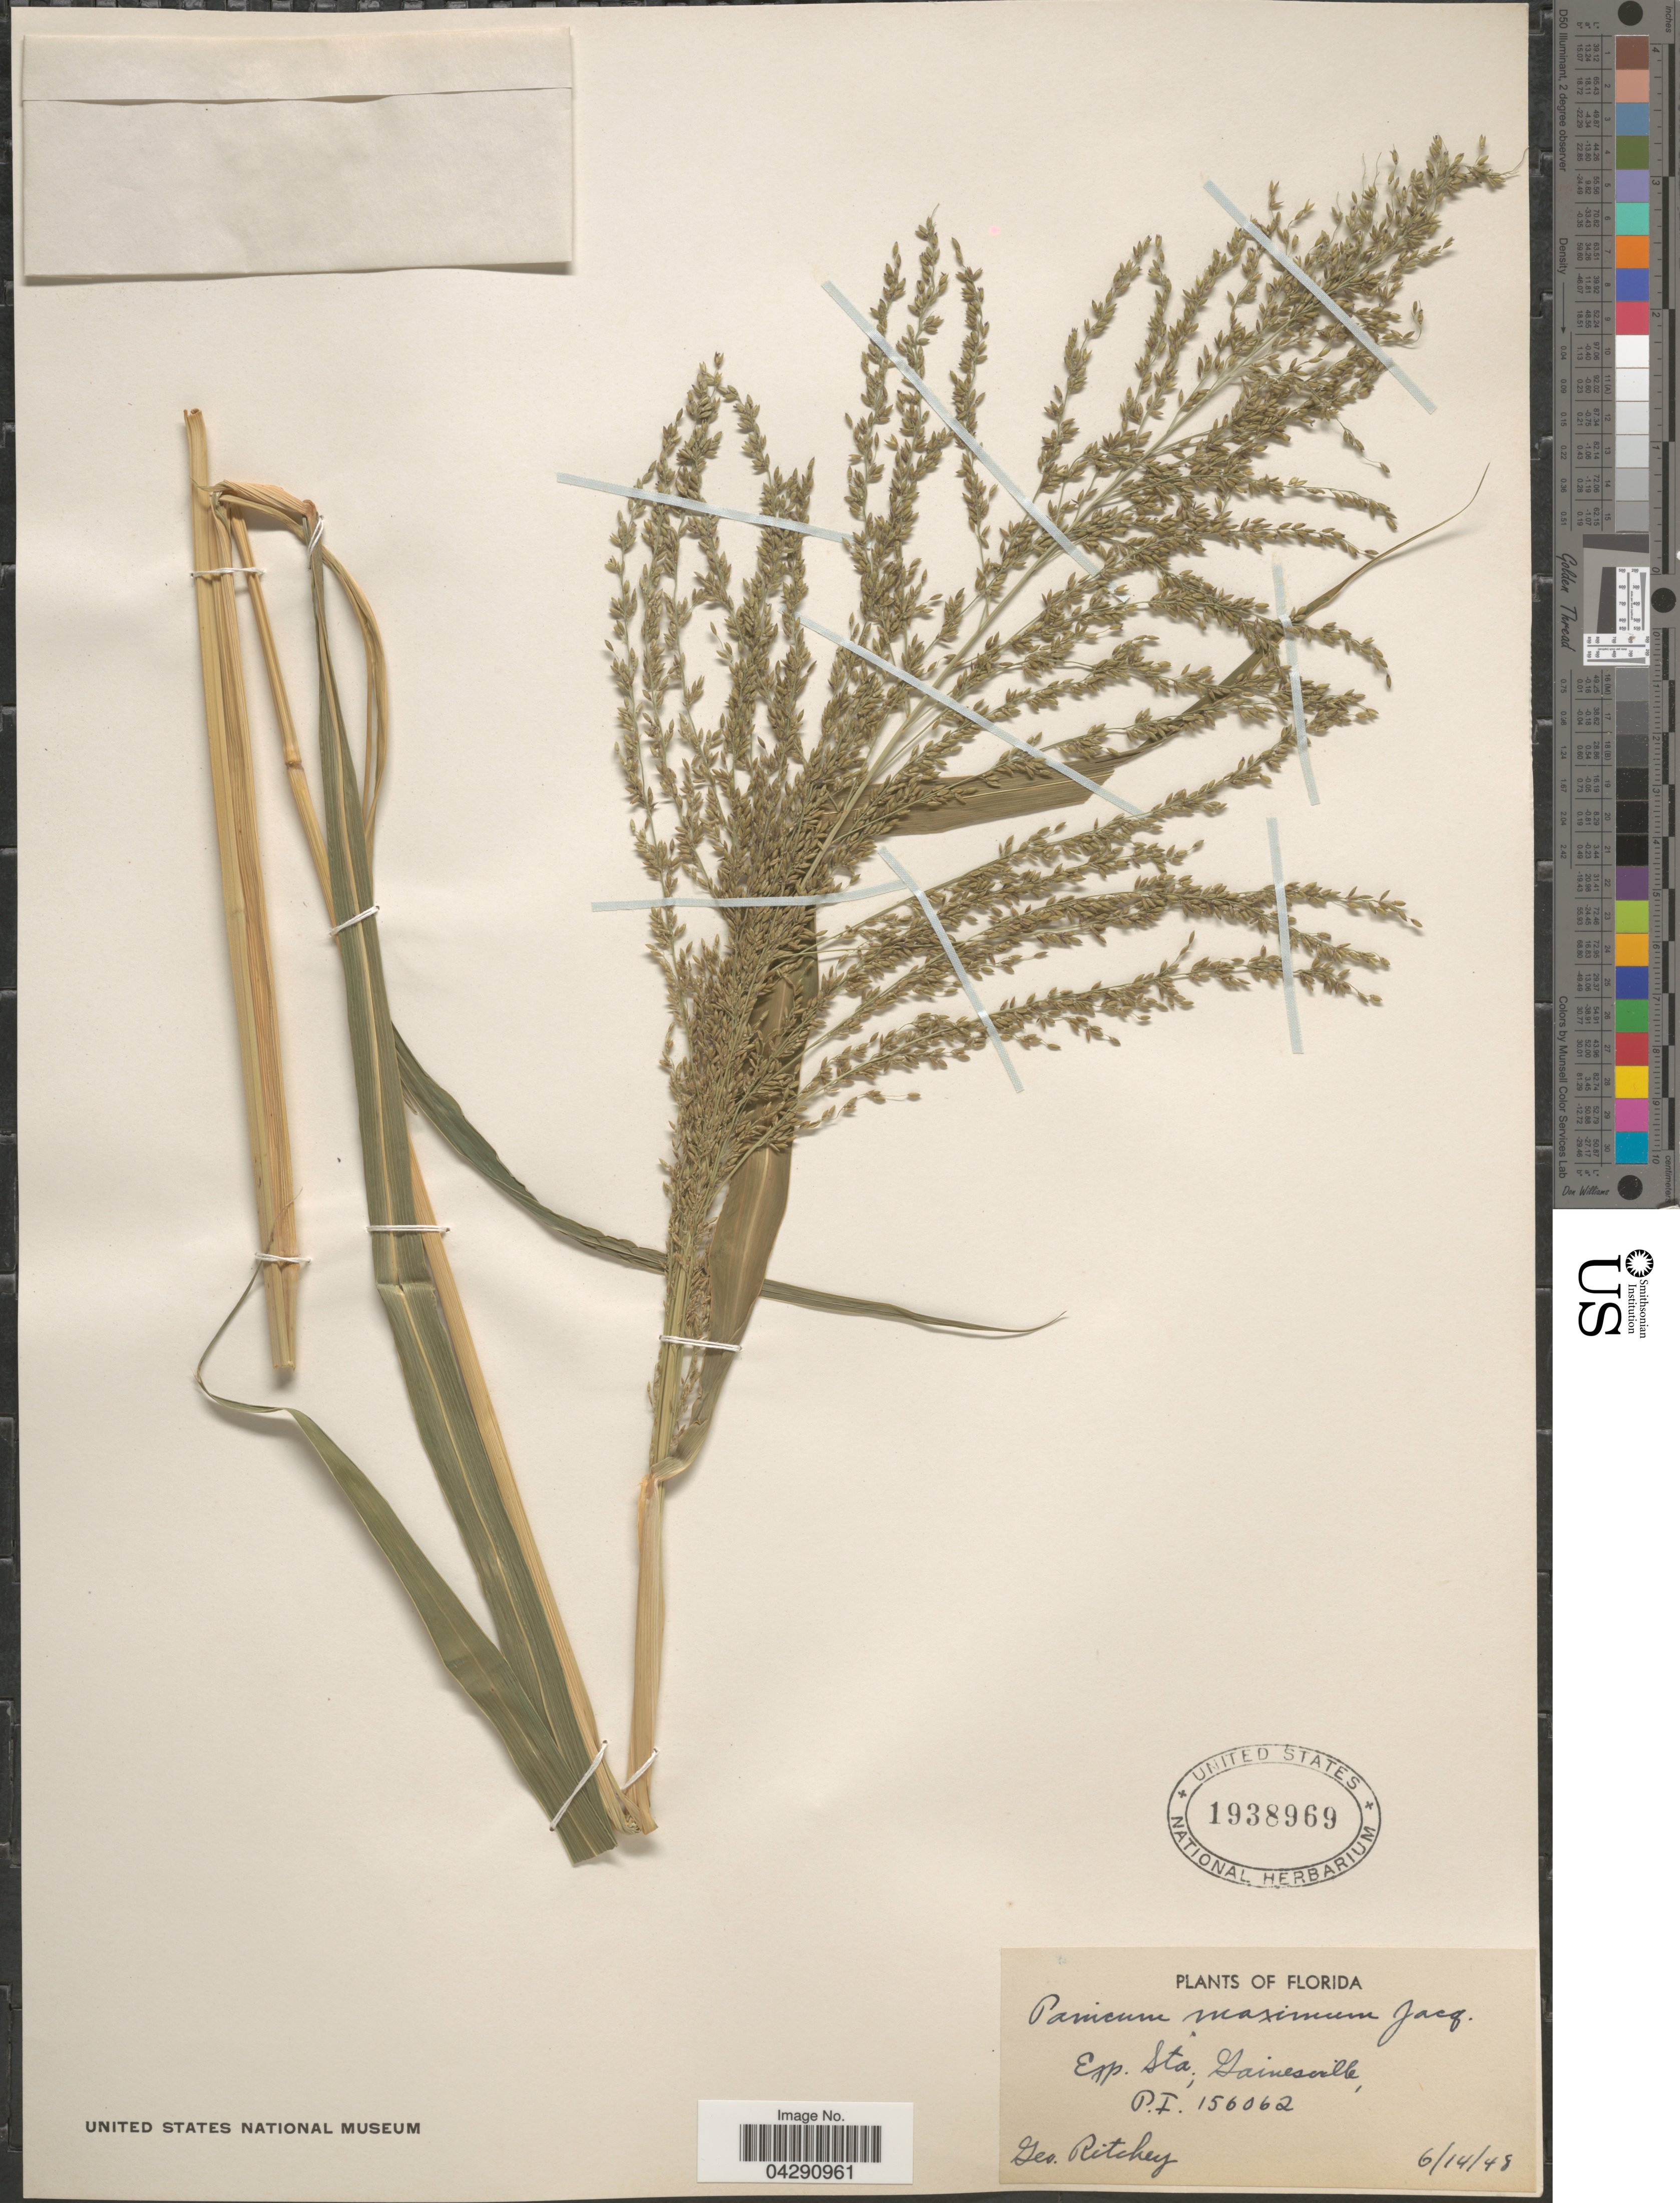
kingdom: Plantae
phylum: Tracheophyta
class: Liliopsida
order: Poales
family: Poaceae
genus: Megathyrsus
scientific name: Megathyrsus maximus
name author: (Jacq.) B.K. Simon & S.W.L. Jacobs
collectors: G. Ritchey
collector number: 156062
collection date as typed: Transcribed d/m/y: 14/6/48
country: United States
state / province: Florida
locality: Exp. Sta., Gainesville.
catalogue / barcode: US 1938969